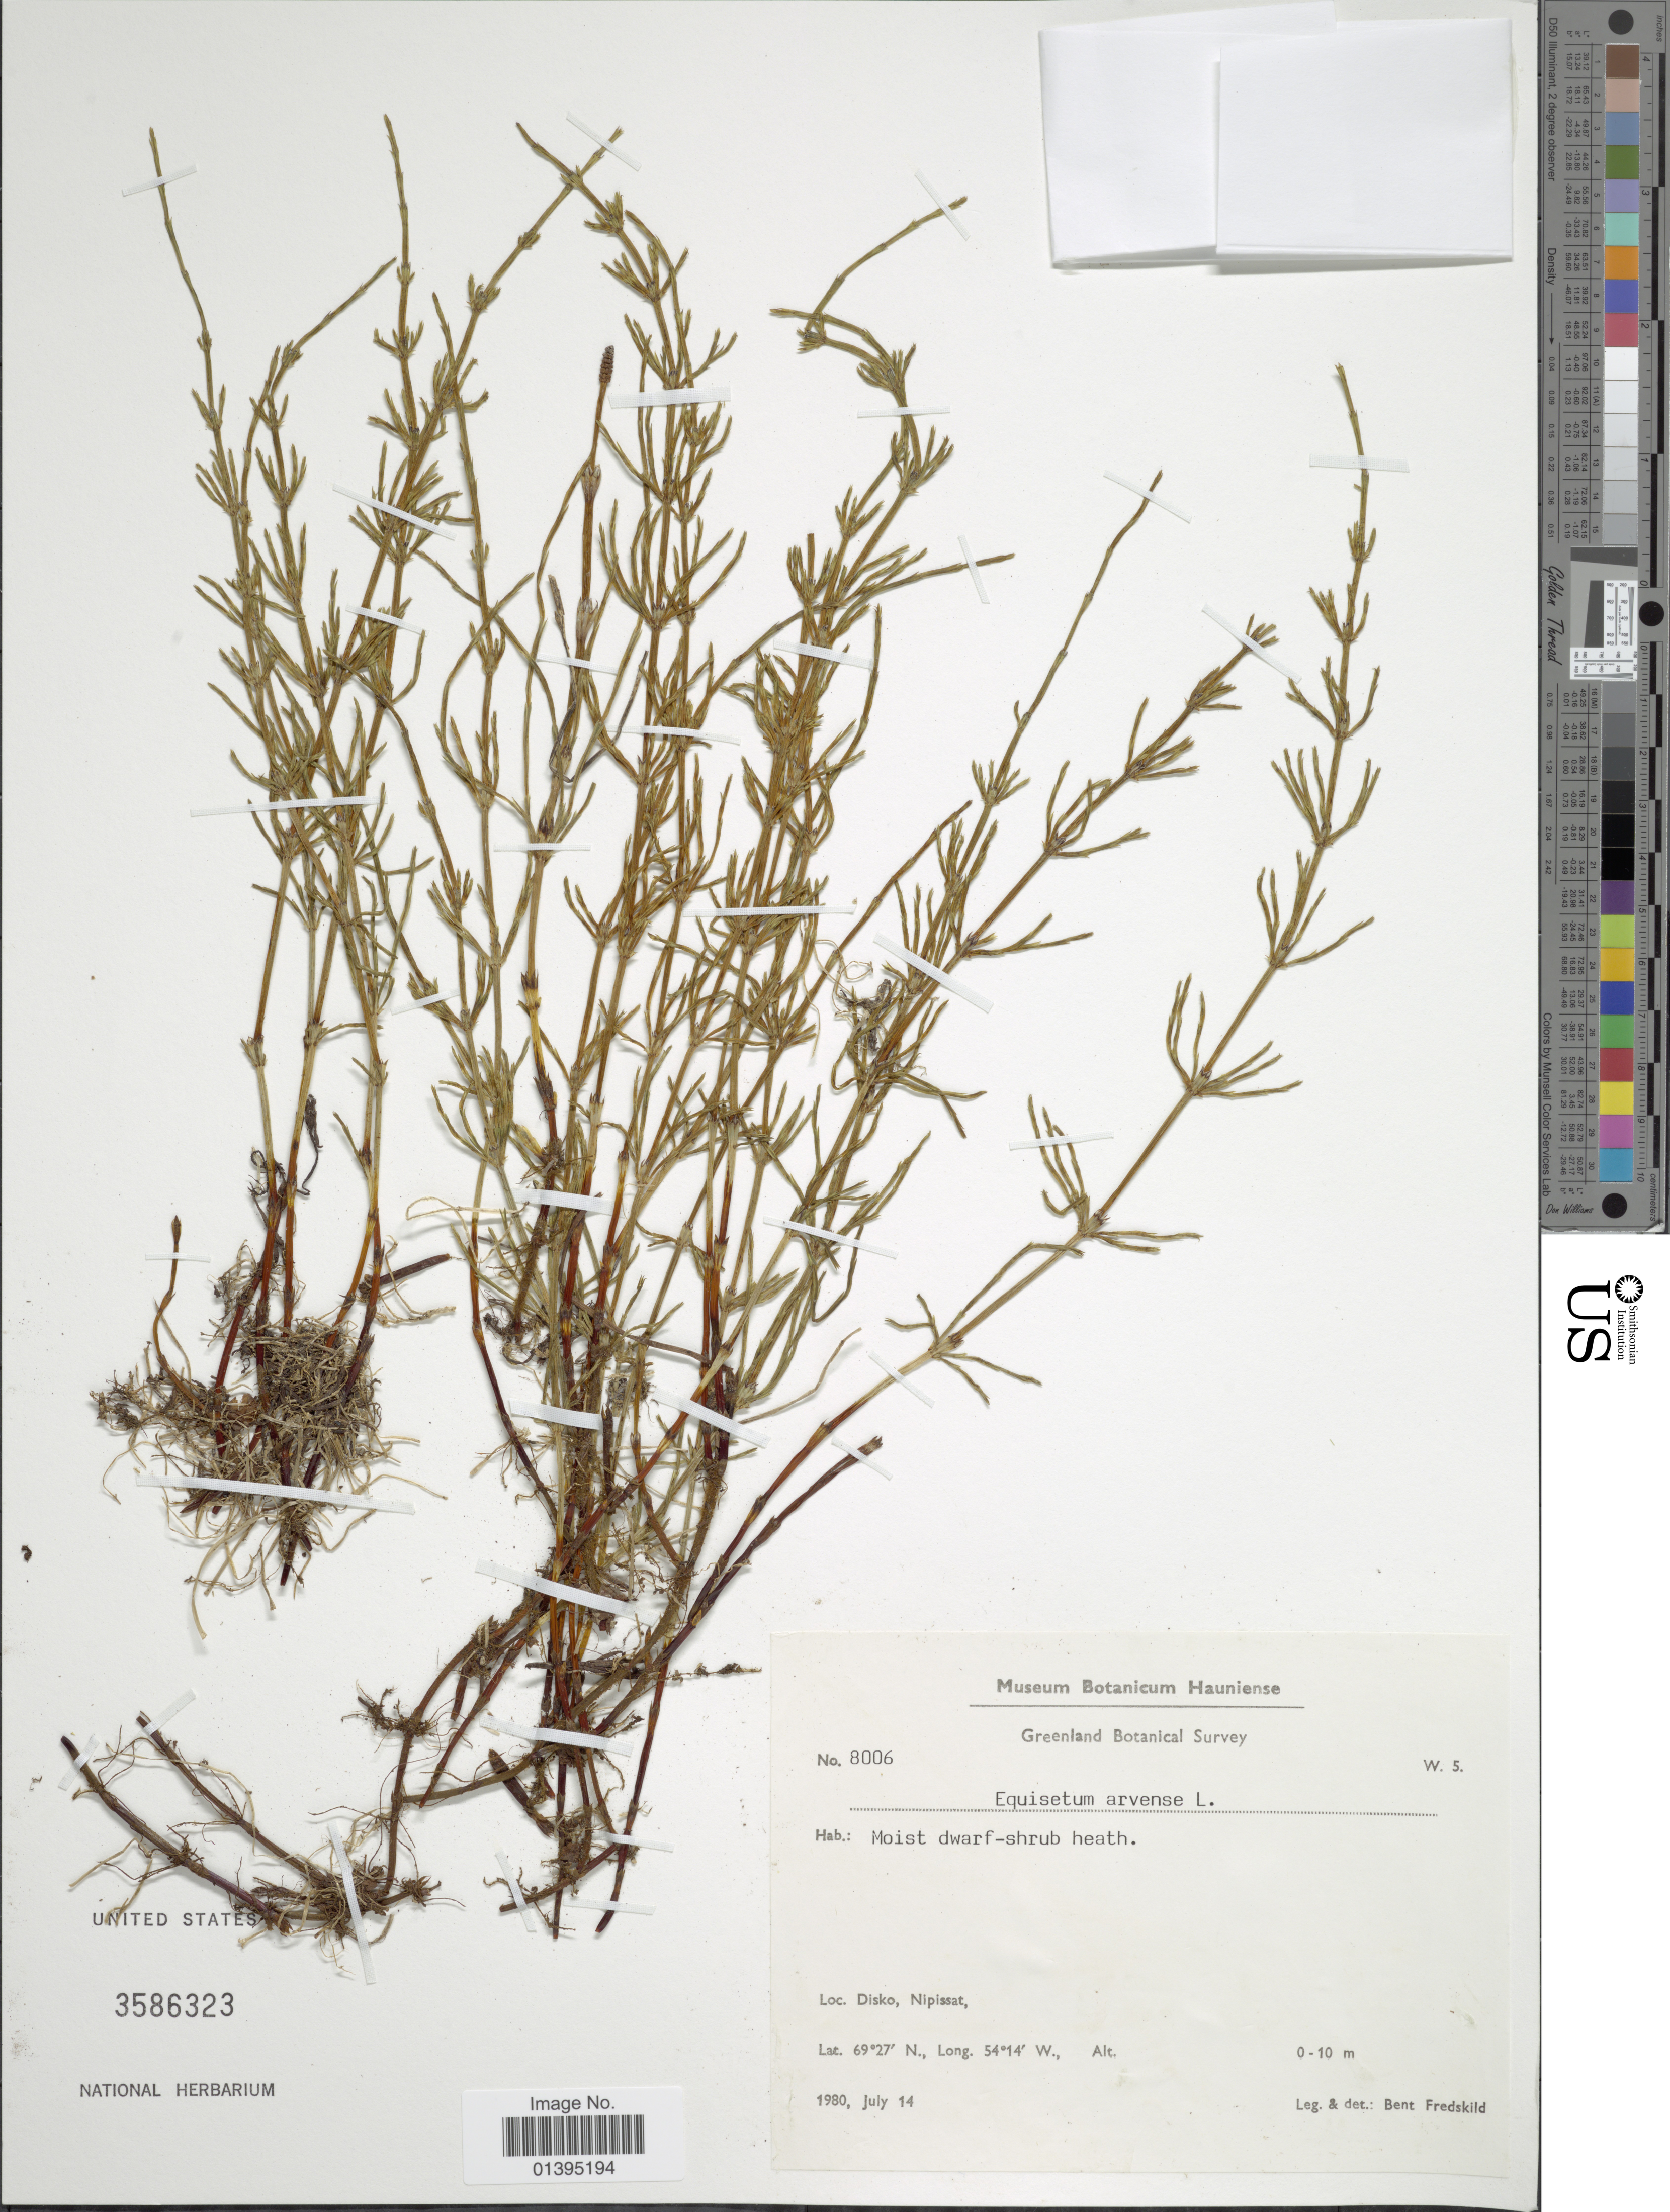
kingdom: Plantae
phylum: Tracheophyta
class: Polypodiopsida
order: Equisetales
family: Equisetaceae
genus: Equisetum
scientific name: Equisetum arvense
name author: L.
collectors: B. Fredskild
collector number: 8006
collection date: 1980-07-14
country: Greenland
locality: Disko, Nipissat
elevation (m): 0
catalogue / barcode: US 3586323